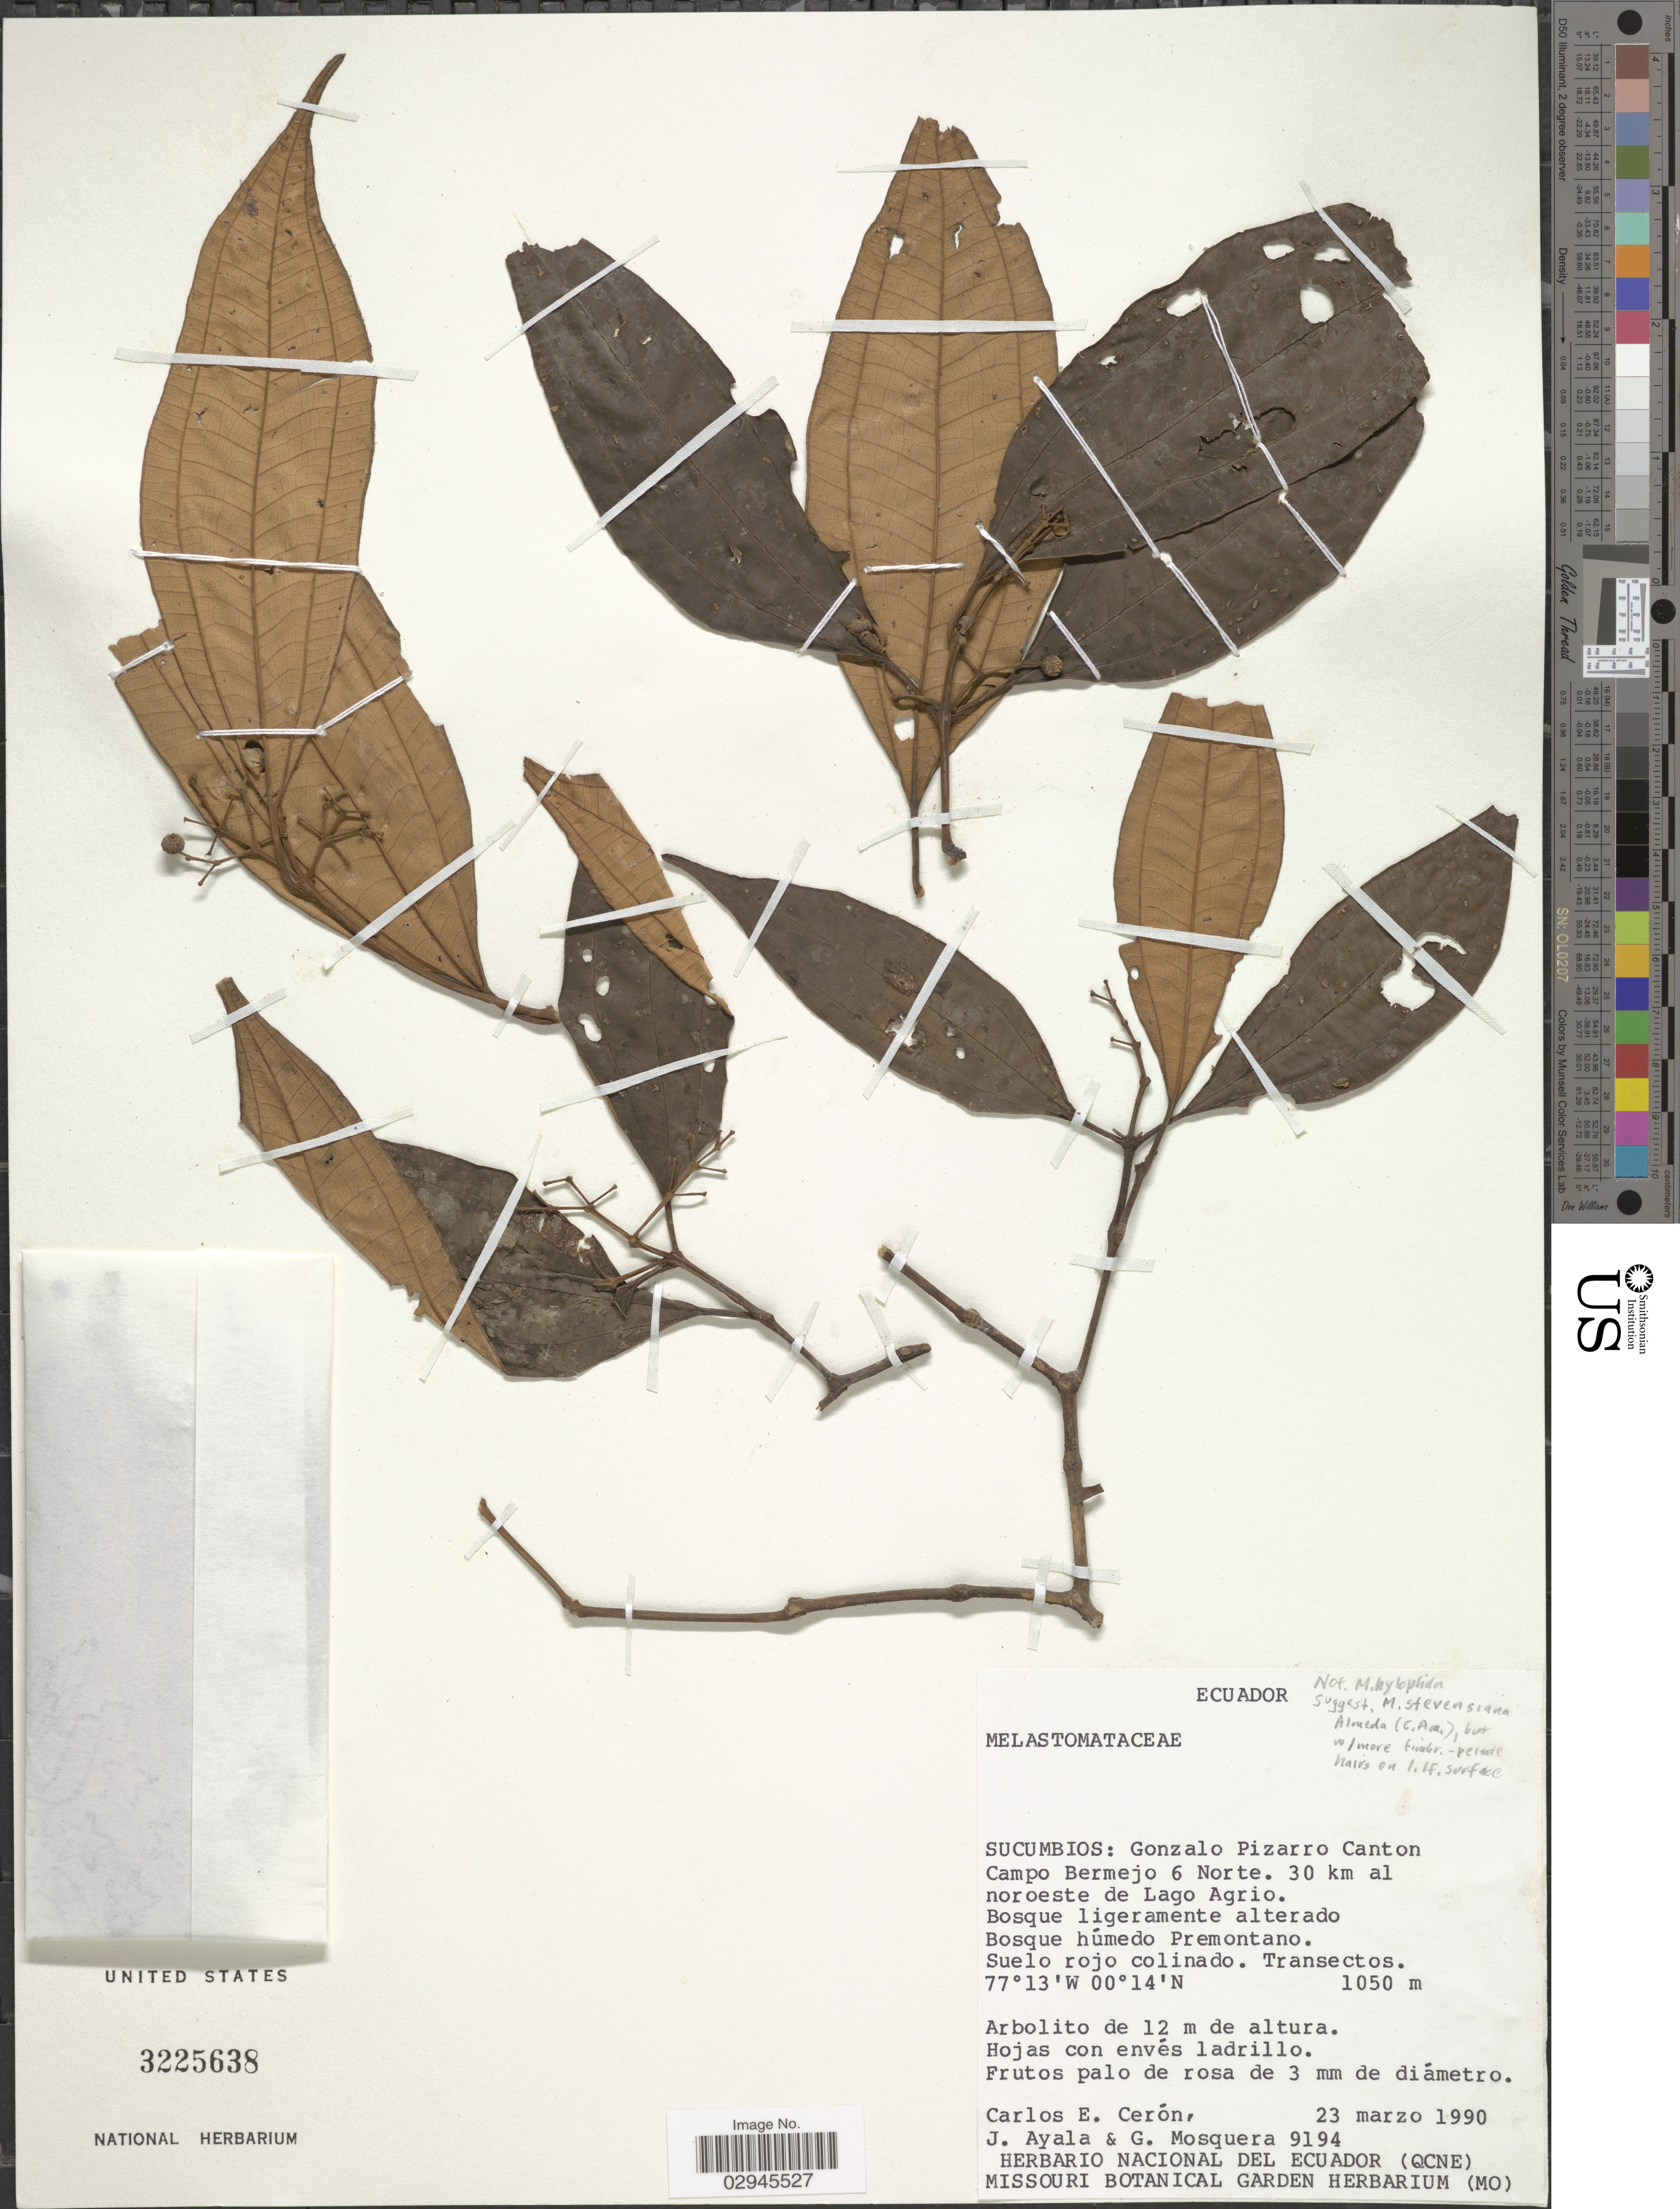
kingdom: Plantae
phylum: Tracheophyta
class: Magnoliopsida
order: Myrtales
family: Melastomataceae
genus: Miconia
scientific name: Miconia sp.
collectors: C. E. Cerón M., J. Ayala & G. Mosquera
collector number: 9194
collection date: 1990-03-23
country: Ecuador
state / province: Sucumbíos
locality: Gonzalo Pizarro Canton. Campo Bermejo 6 Norte. 30 km al noroeste de Lago Agrio.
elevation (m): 1050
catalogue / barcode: US 3225638